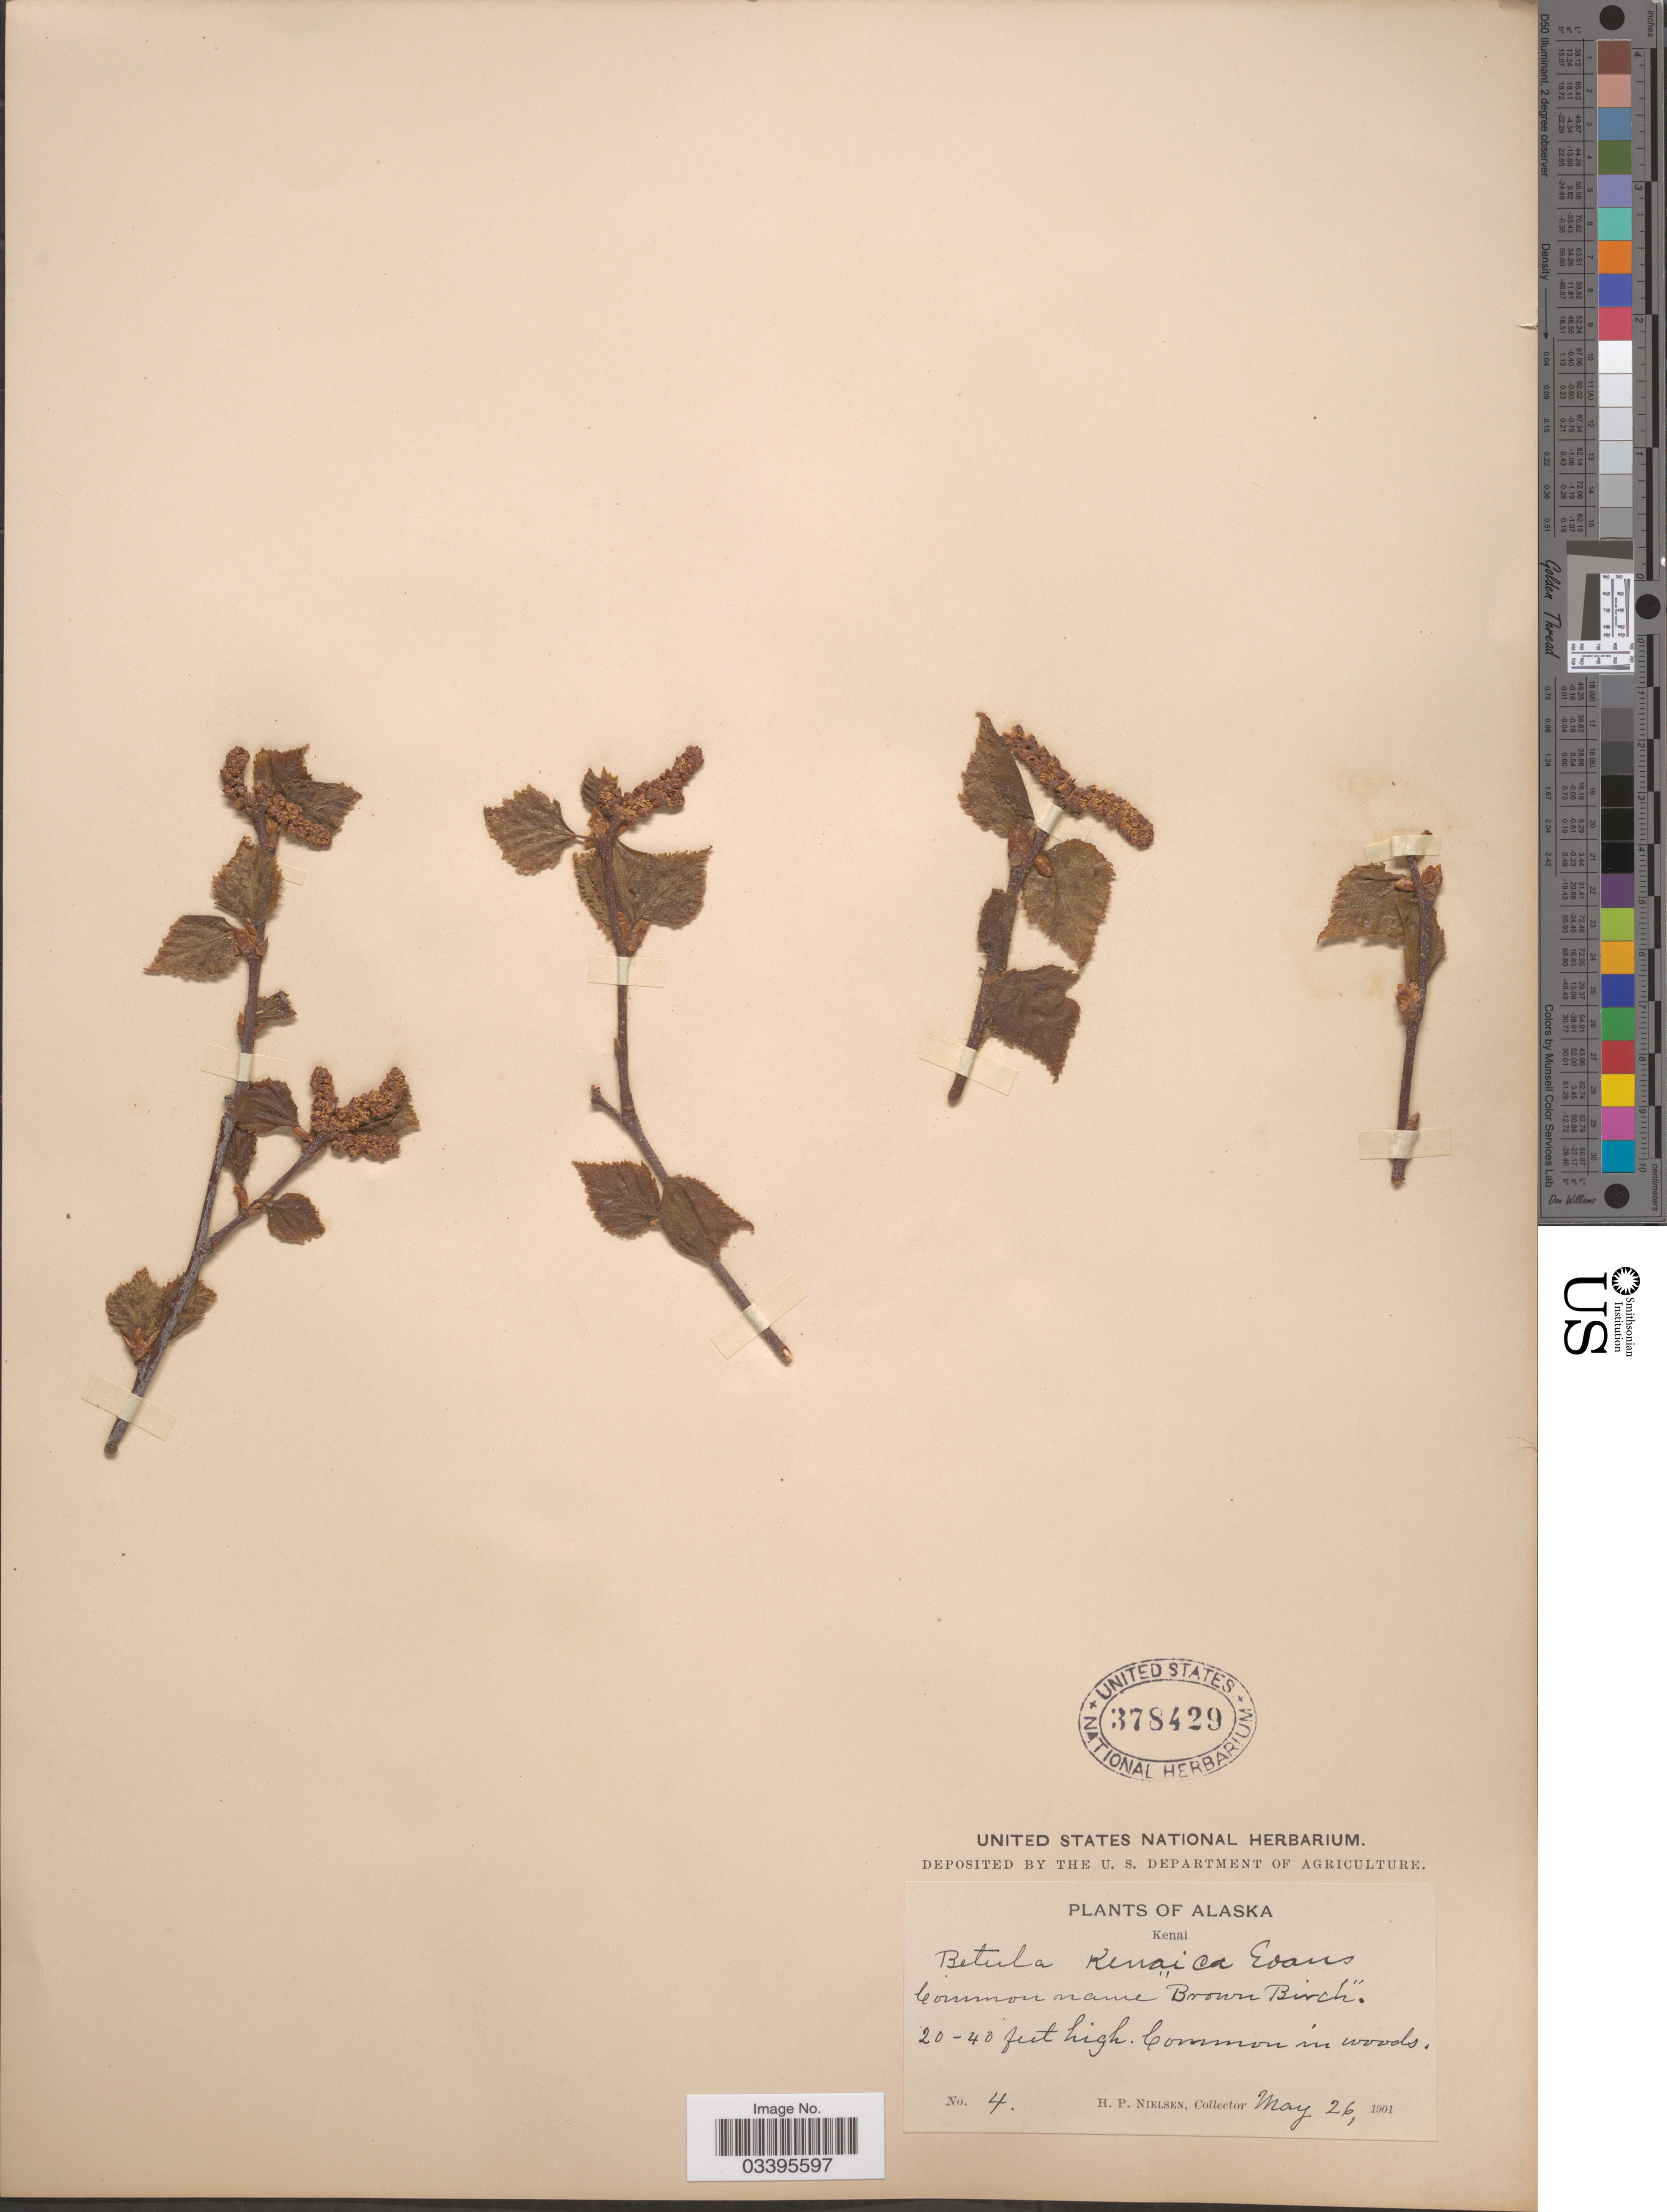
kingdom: Plantae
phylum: Tracheophyta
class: Magnoliopsida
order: Fagales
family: Betulaceae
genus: Betula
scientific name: Betula kenaica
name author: W.H. Evans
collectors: H. P. Nielsen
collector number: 4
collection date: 1901-05-26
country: United States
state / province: Alaska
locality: Kenai.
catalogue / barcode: US 378429